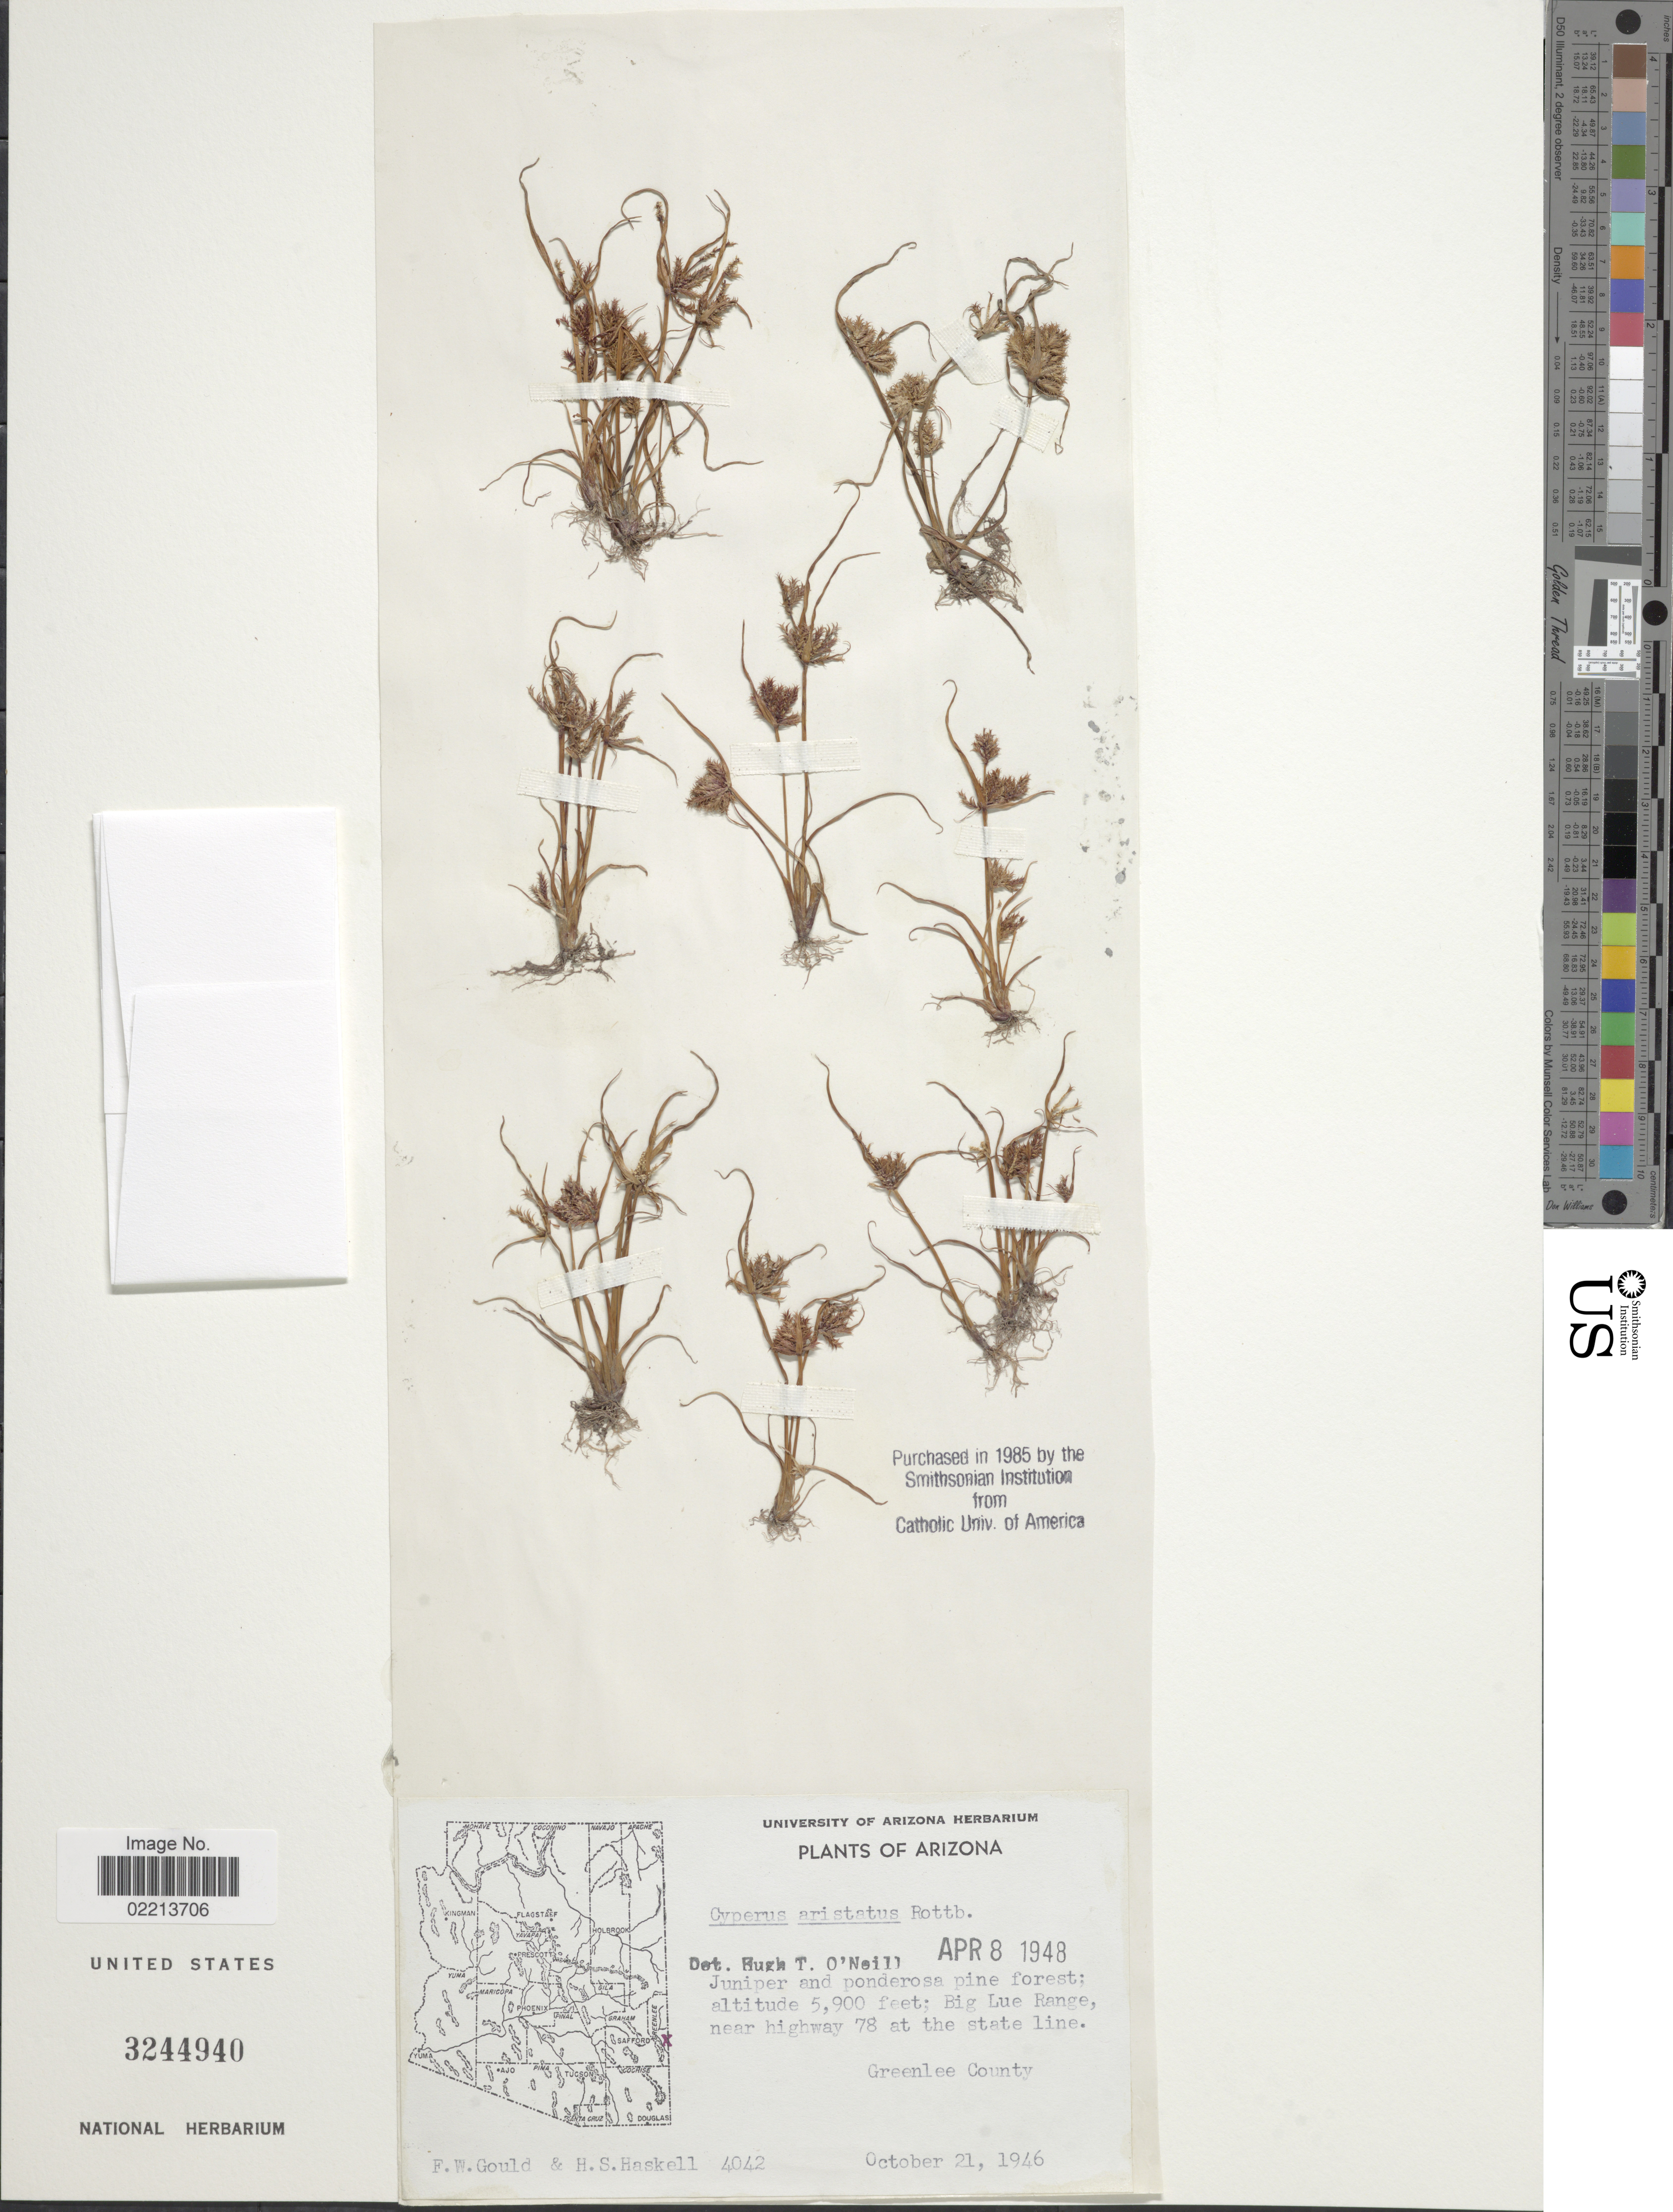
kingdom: Plantae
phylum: Tracheophyta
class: Liliopsida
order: Poales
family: Cyperaceae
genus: Cyperus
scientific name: Cyperus squarrosus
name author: L.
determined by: Strong, Mark T., (BOT), Smithsonian Institution - National Museum of Natural History (UNITED STATES)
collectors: F. W. Gould & H. Haskell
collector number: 4042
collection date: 1946-10-21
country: United States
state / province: Arizona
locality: Juniper and ponderosa pine forest, Big Lue Range, near highway 78 at the state line, Greenlee County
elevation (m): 1798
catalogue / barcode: US 3244940